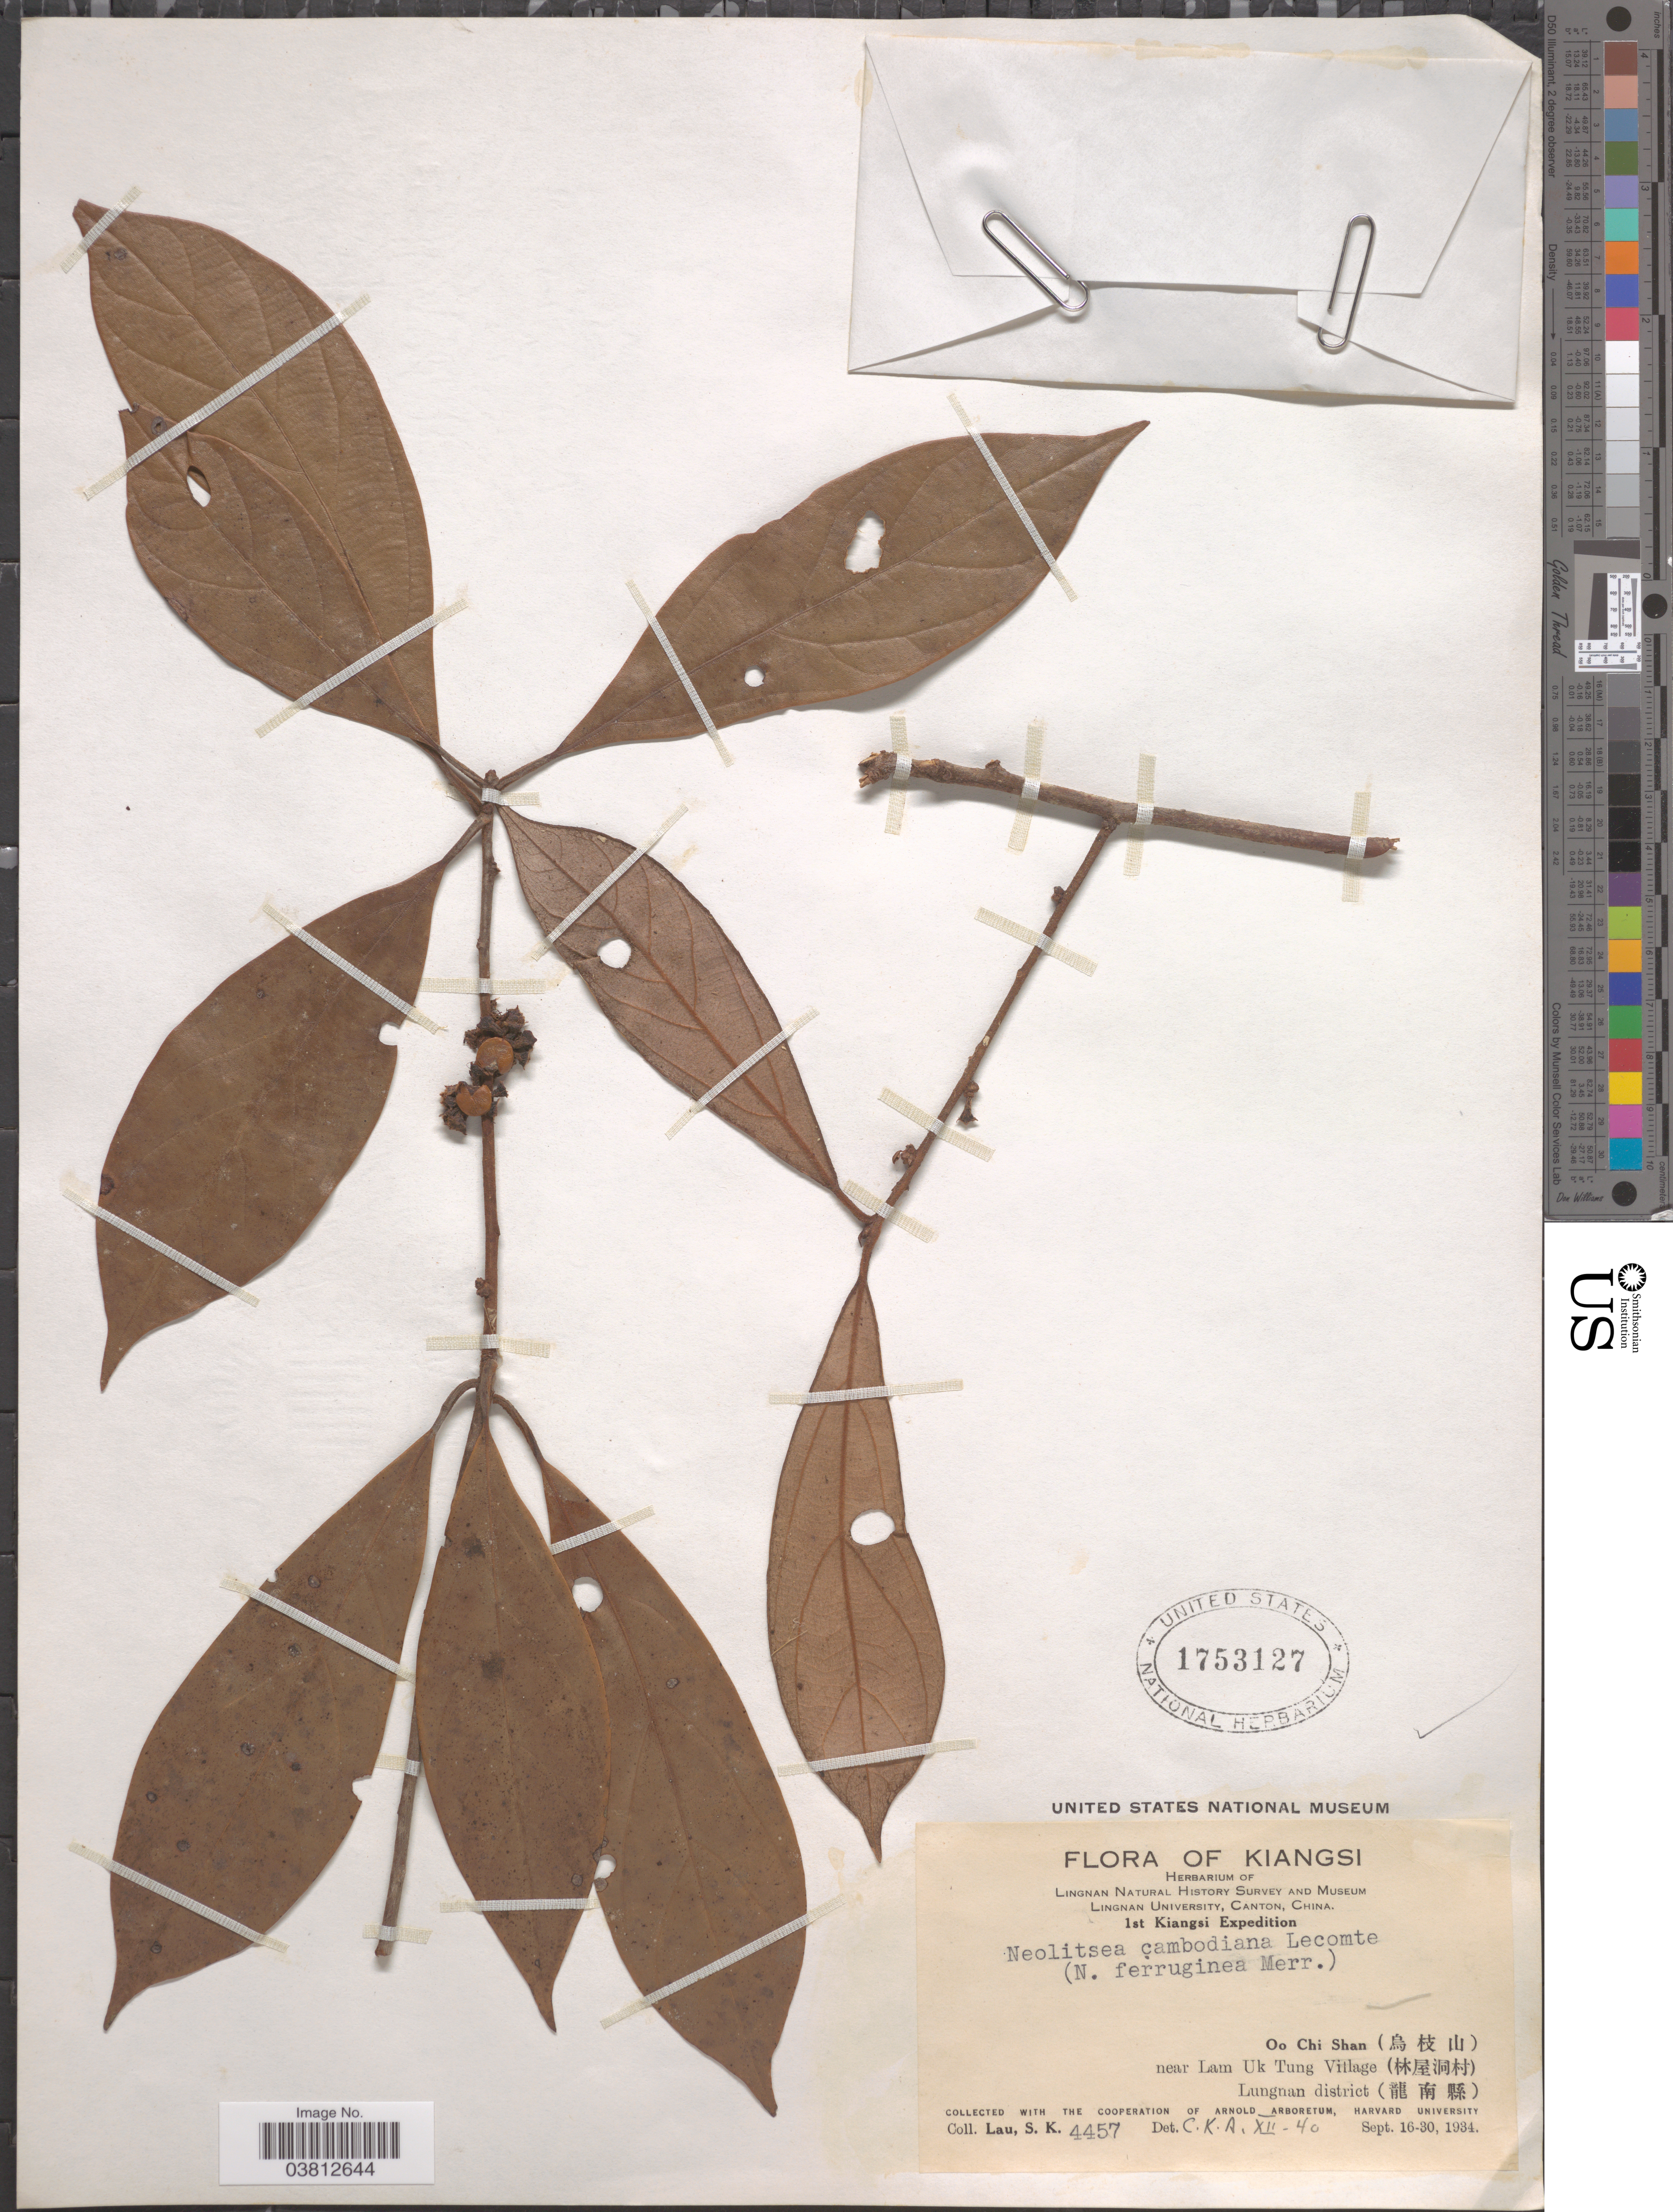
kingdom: Plantae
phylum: Tracheophyta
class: Magnoliopsida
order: Laurales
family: Lauraceae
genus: Neolitsea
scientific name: Neolitsea cambodiana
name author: Lecomte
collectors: S. K. Lau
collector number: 4457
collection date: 1934-09-16/1934-09-30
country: China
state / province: Jiangxi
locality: Kiangsi. Oo Chi Shan (X) near Lam Uk Tung Village (X). Lungnan district (X).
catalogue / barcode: US 1753127